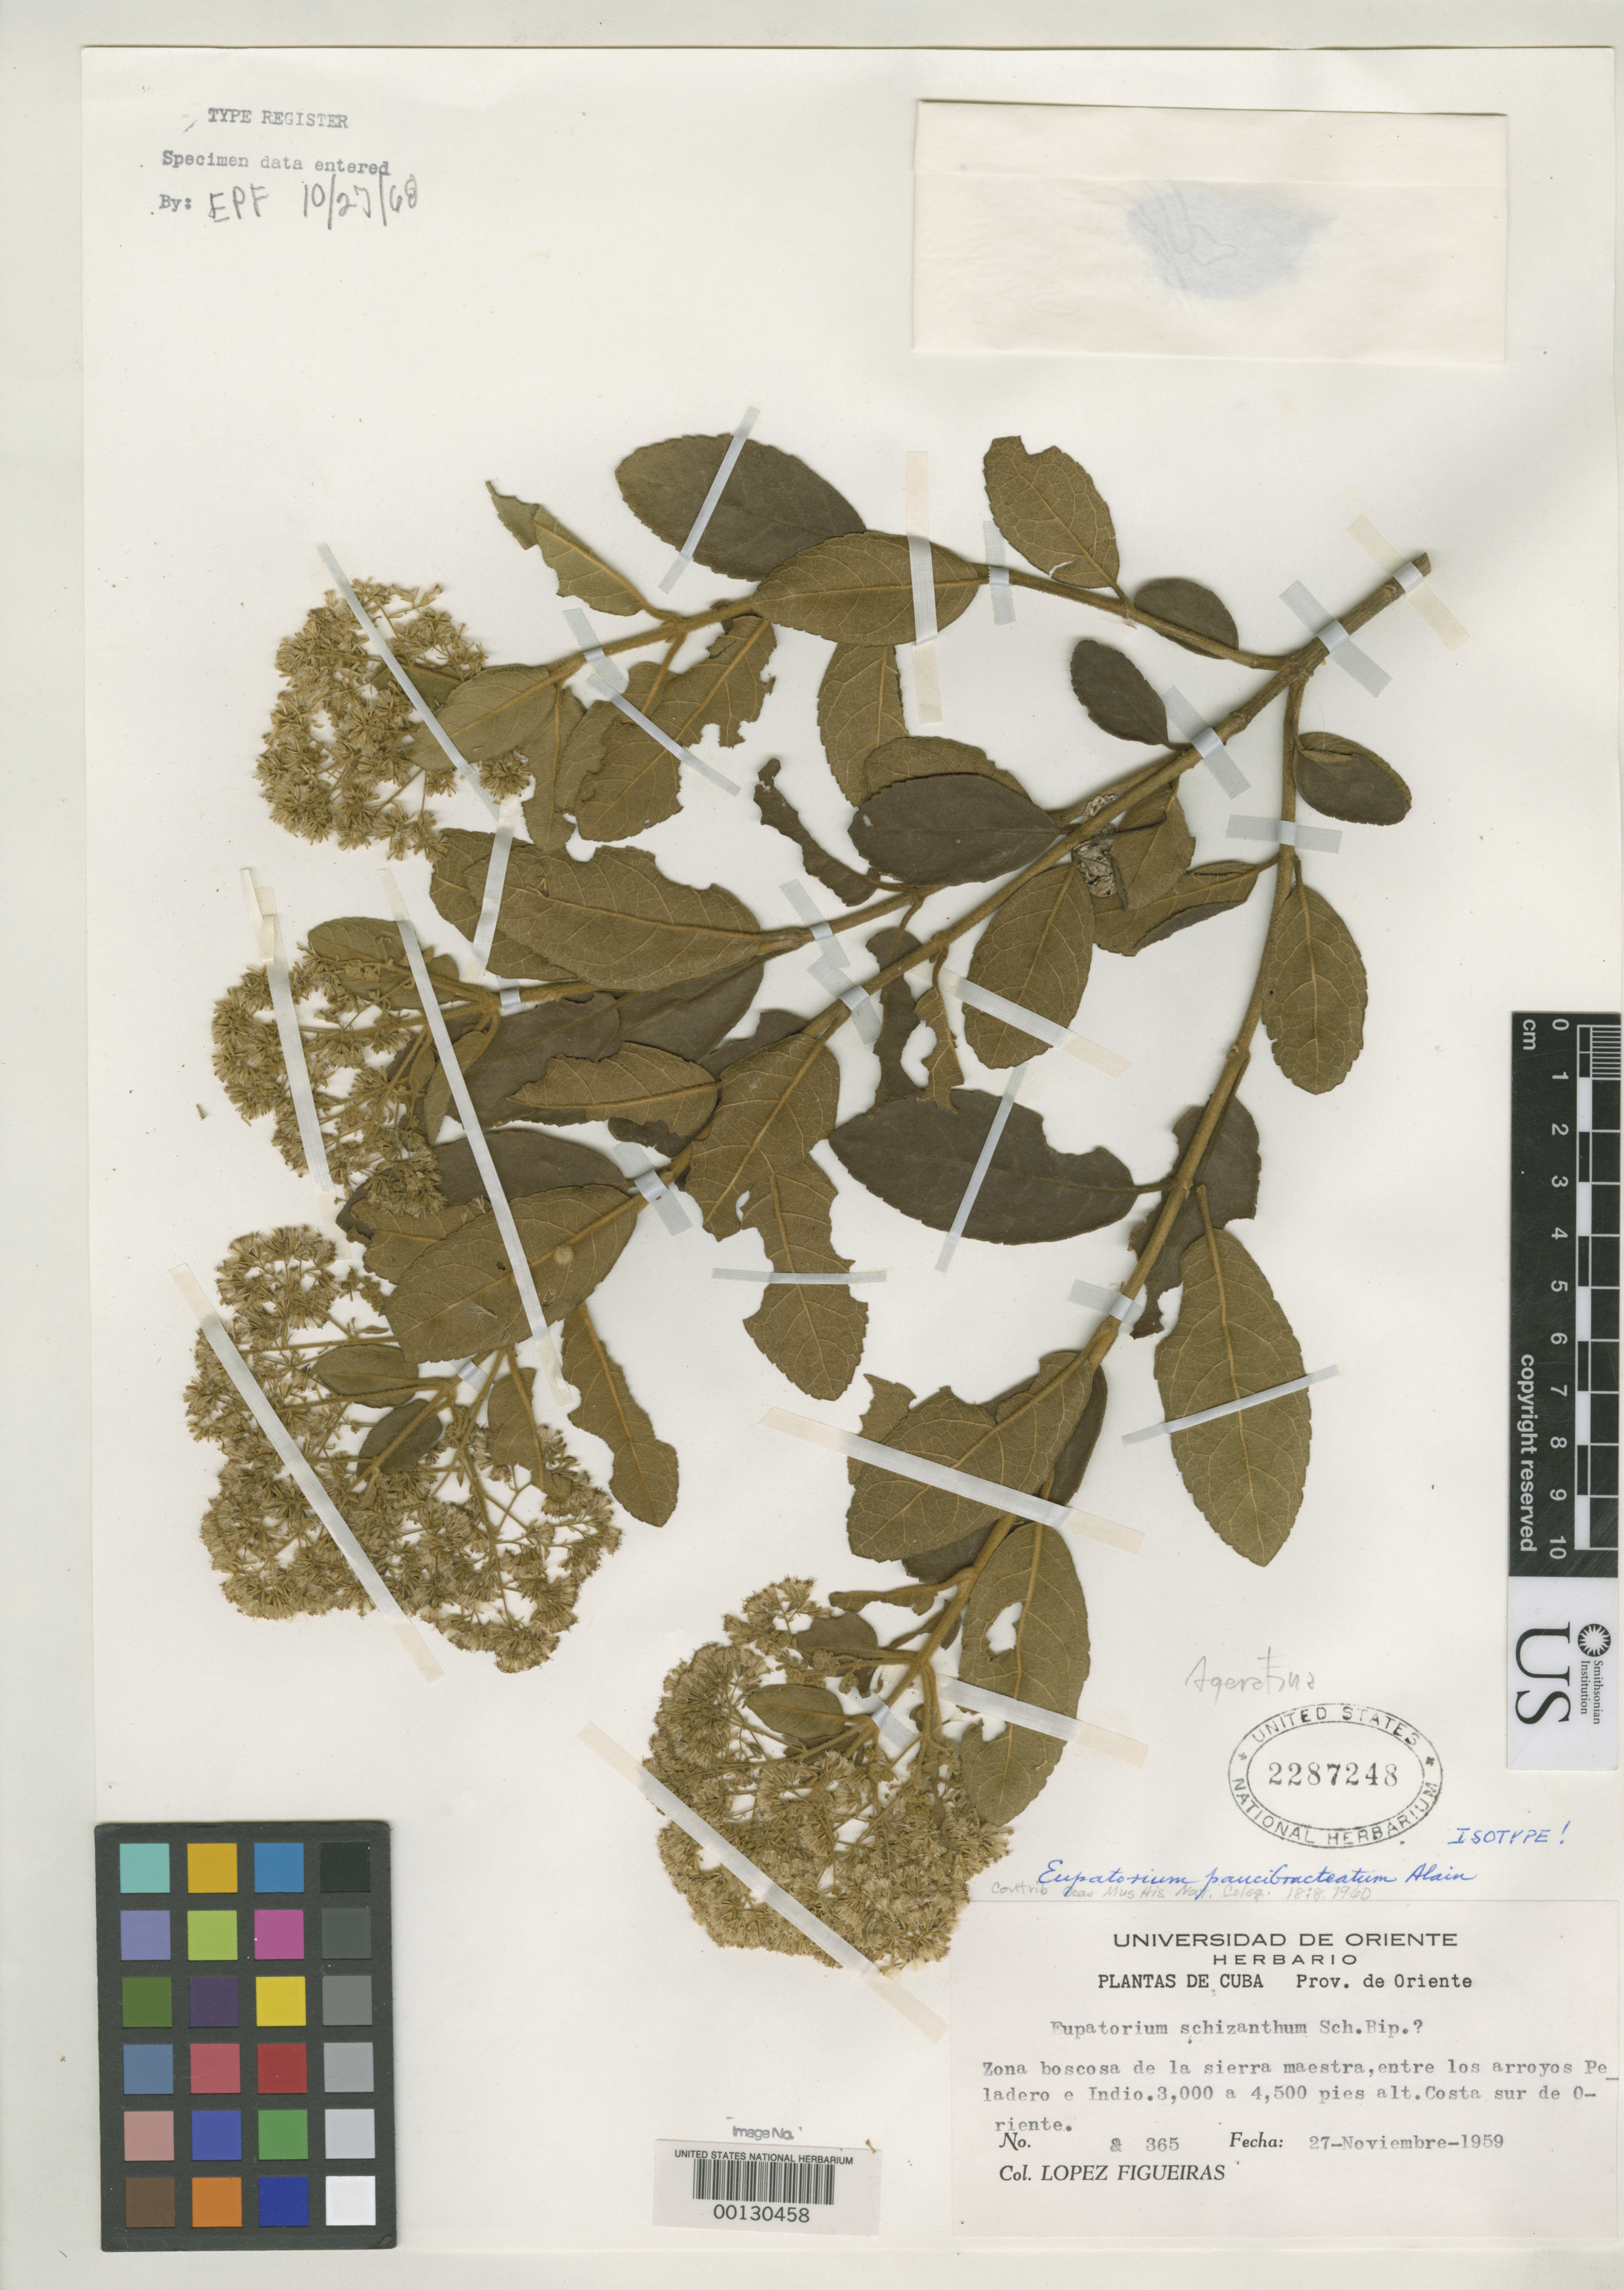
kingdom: Plantae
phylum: Tracheophyta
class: Magnoliopsida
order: Asterales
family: Asteraceae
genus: Eupatorium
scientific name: Eupatorium paucibracteatum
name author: Alain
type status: Isotype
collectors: M. López Figueiras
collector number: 365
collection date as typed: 27 Nov 1959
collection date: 1959-11-27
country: Cuba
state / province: Oriente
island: Greater Antilles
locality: Boscosa de la Sierra Maestra.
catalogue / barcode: US 2287248